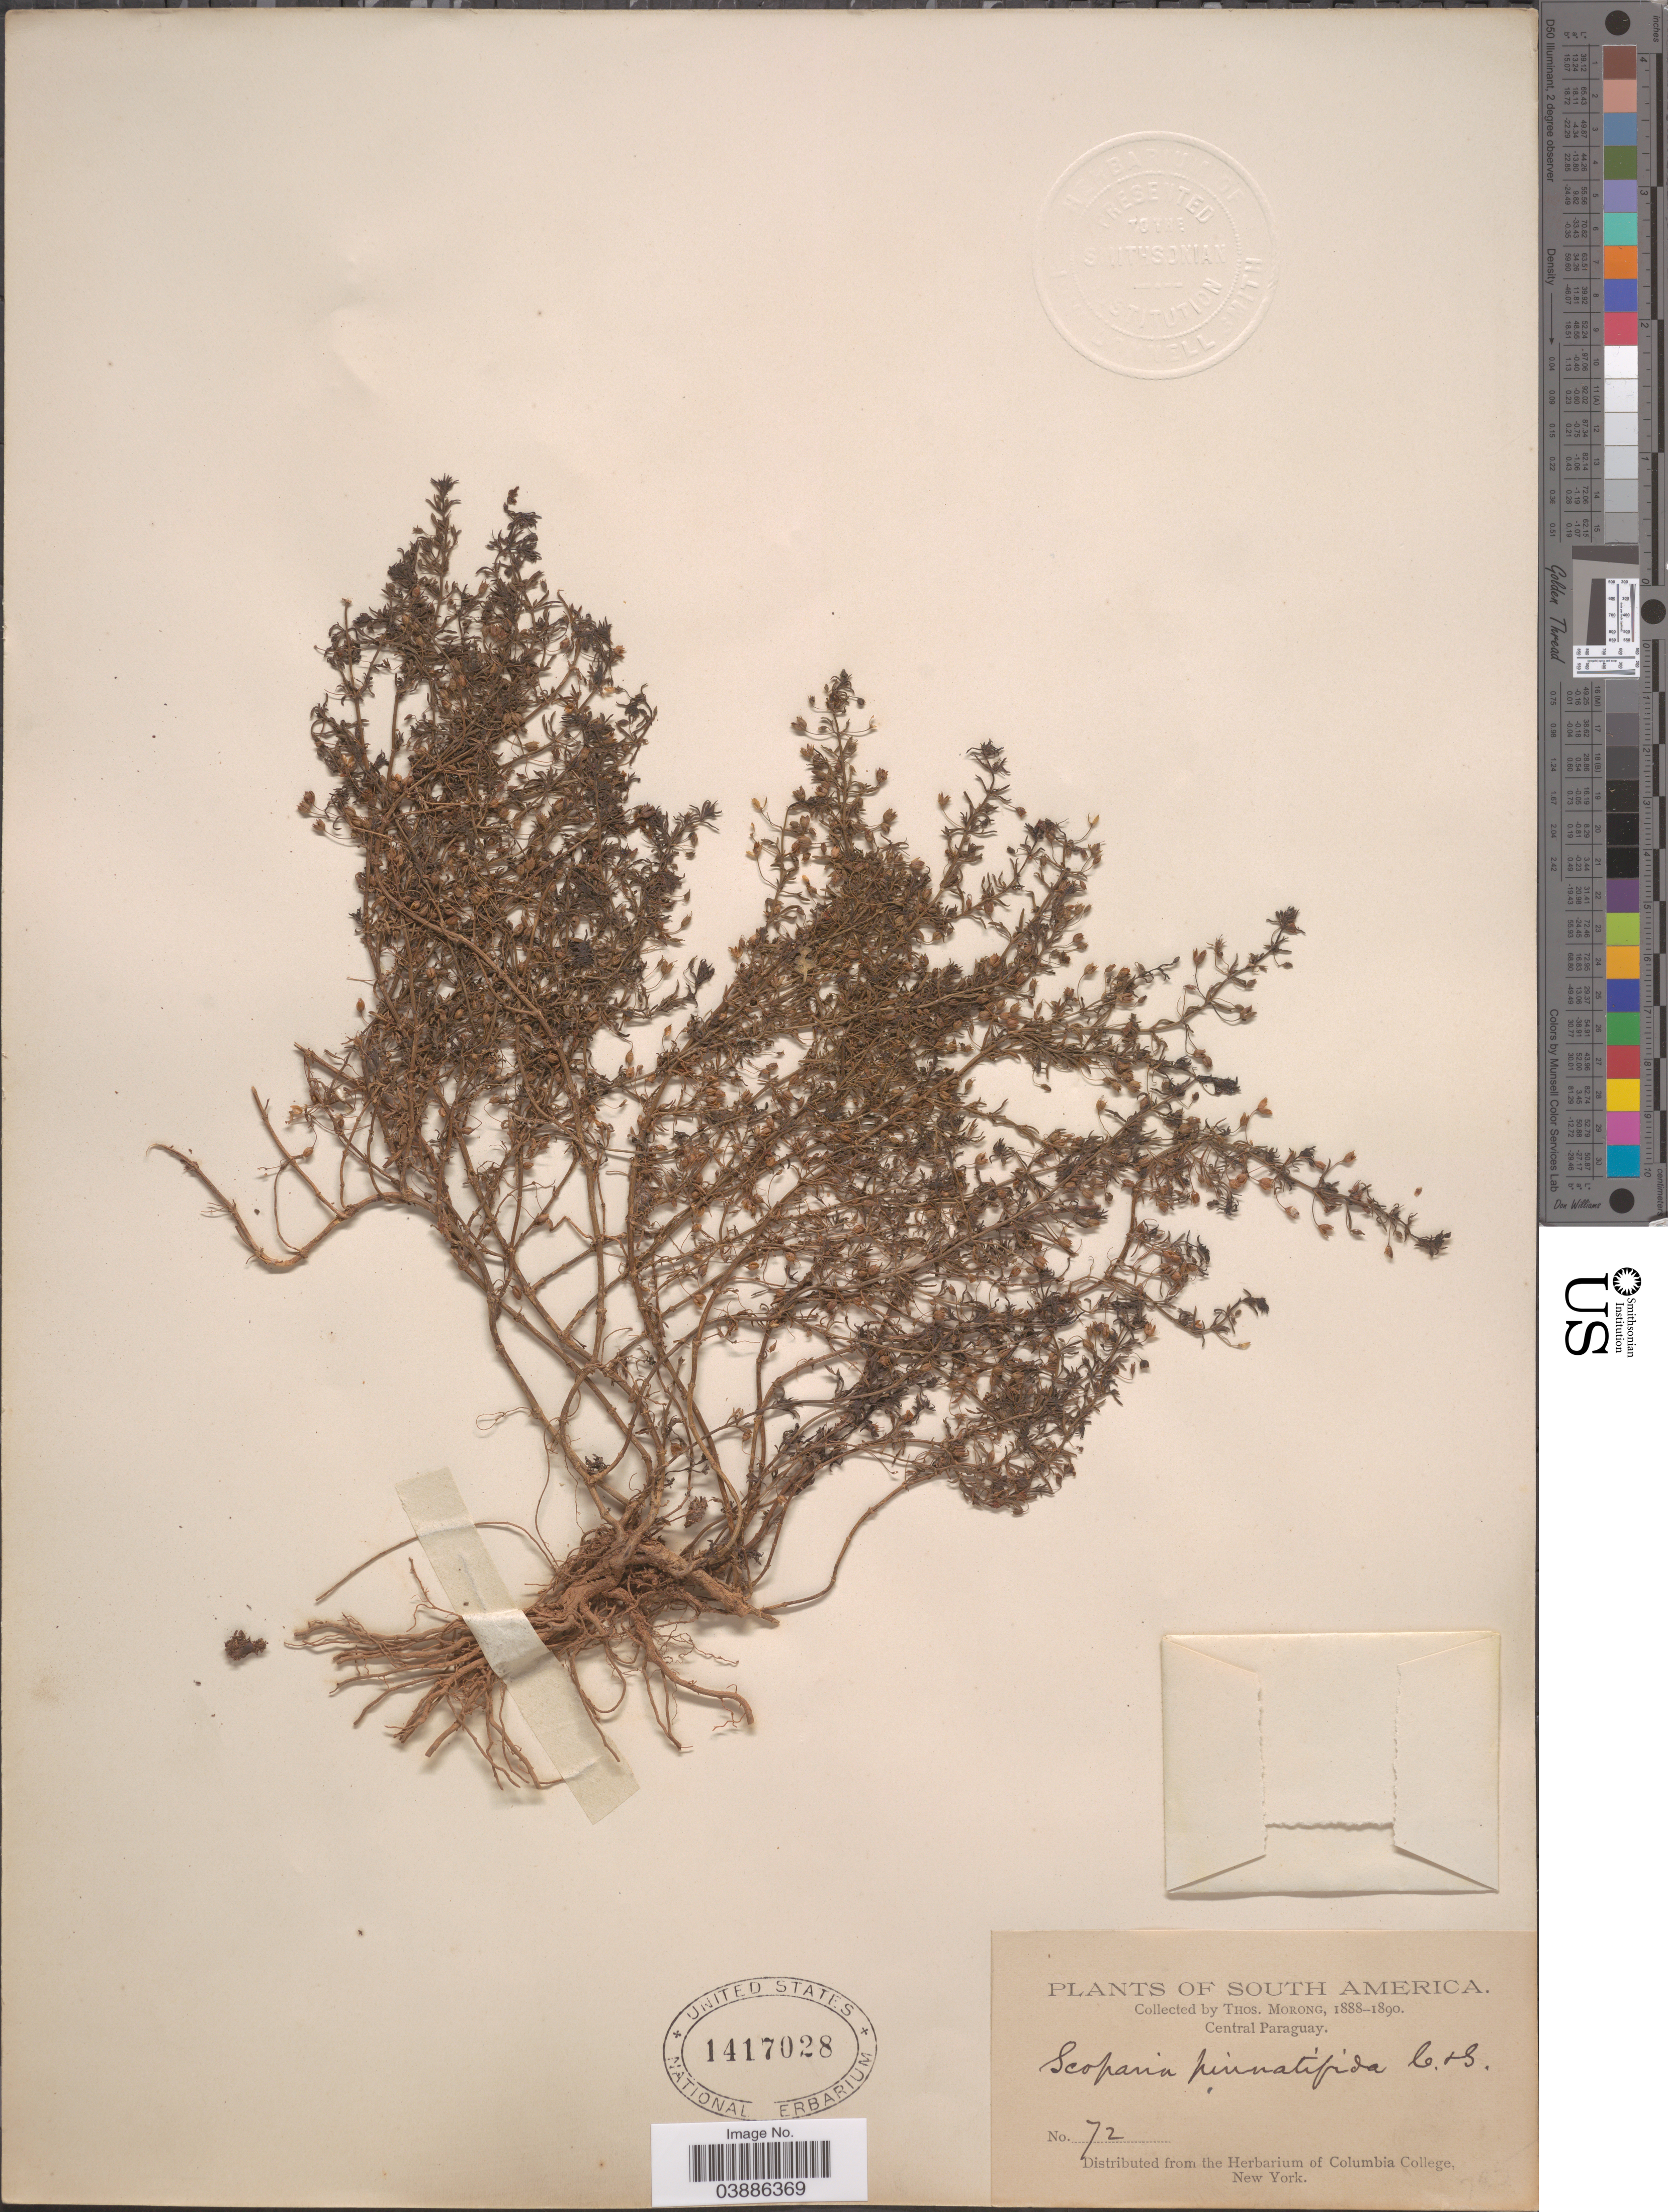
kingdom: Plantae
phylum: Tracheophyta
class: Magnoliopsida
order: Lamiales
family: Plantaginaceae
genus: Scoparia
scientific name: Scoparia pinnatifida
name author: Cham.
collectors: ex herb. T. Morong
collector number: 72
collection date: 1888/1890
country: Paraguay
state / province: Central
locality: Central Paraguay.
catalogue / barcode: US 1417028